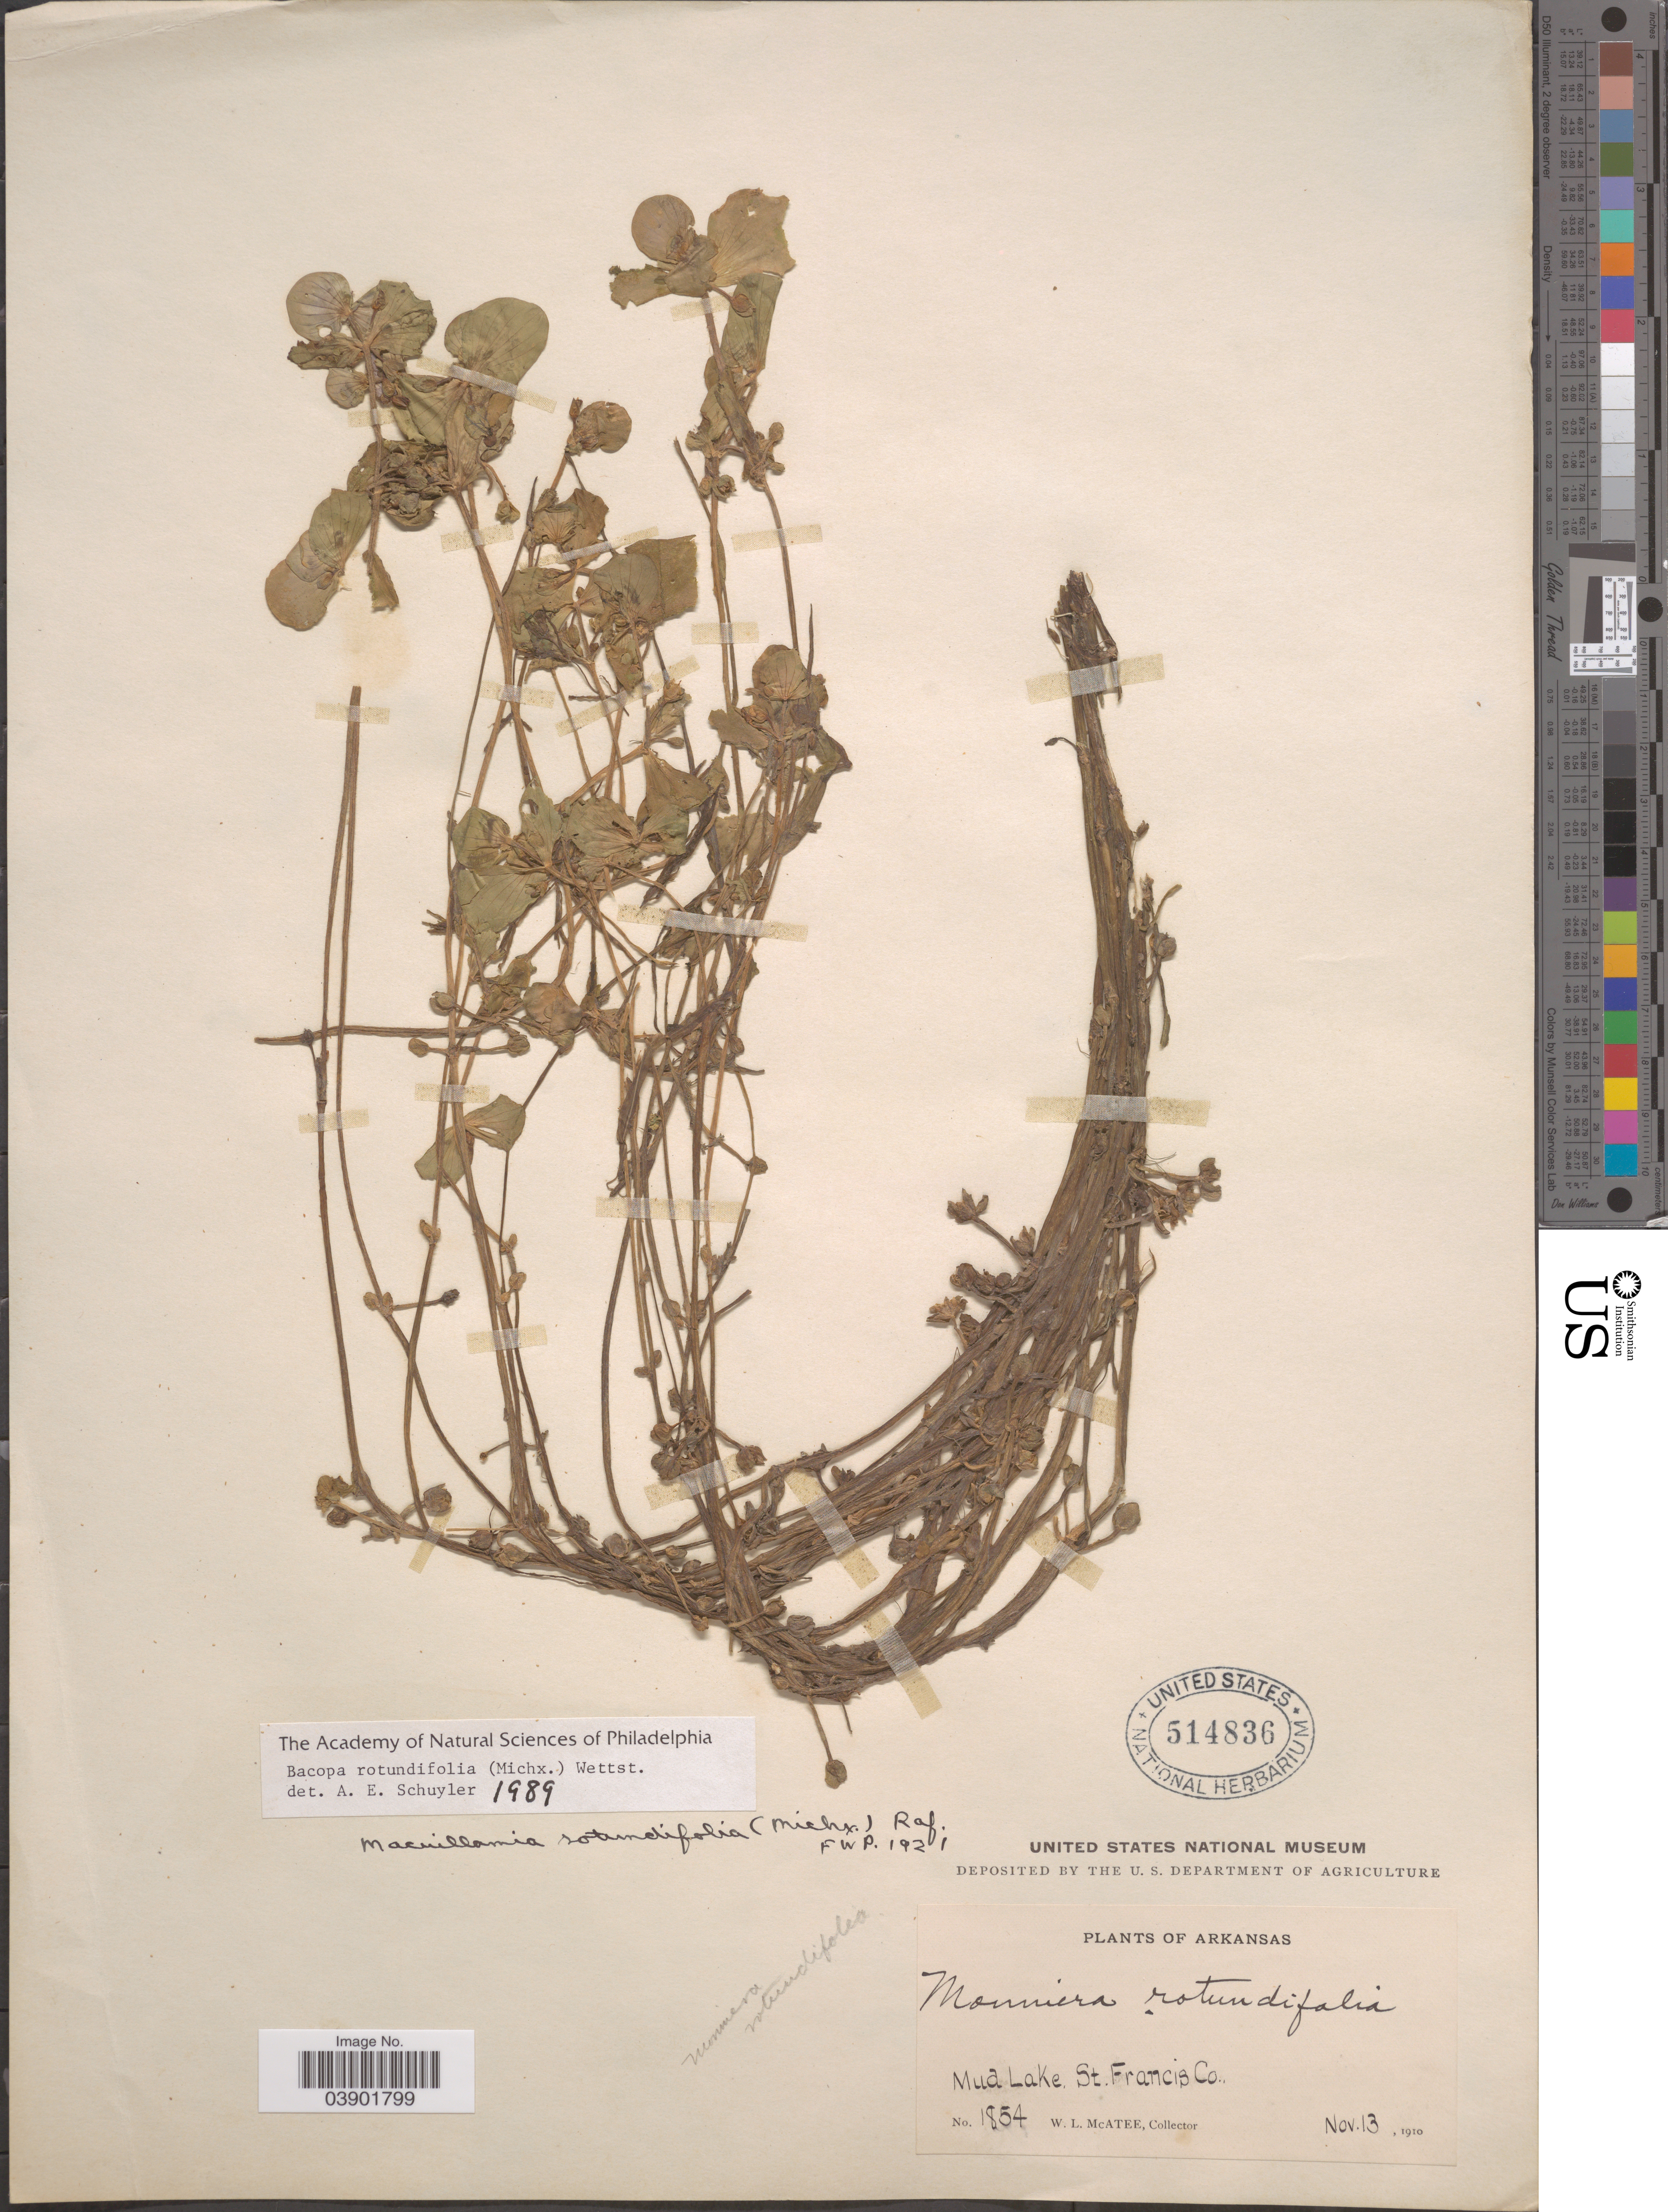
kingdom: Plantae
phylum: Tracheophyta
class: Magnoliopsida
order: Lamiales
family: Plantaginaceae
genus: Bacopa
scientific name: Bacopa rotundifolia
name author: (Michx.) Wettst.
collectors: W. McAtee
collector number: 1854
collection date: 1910-11-13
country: United States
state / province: Arkansas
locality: Mud Lake, St. Francis Co.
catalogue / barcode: US 514836